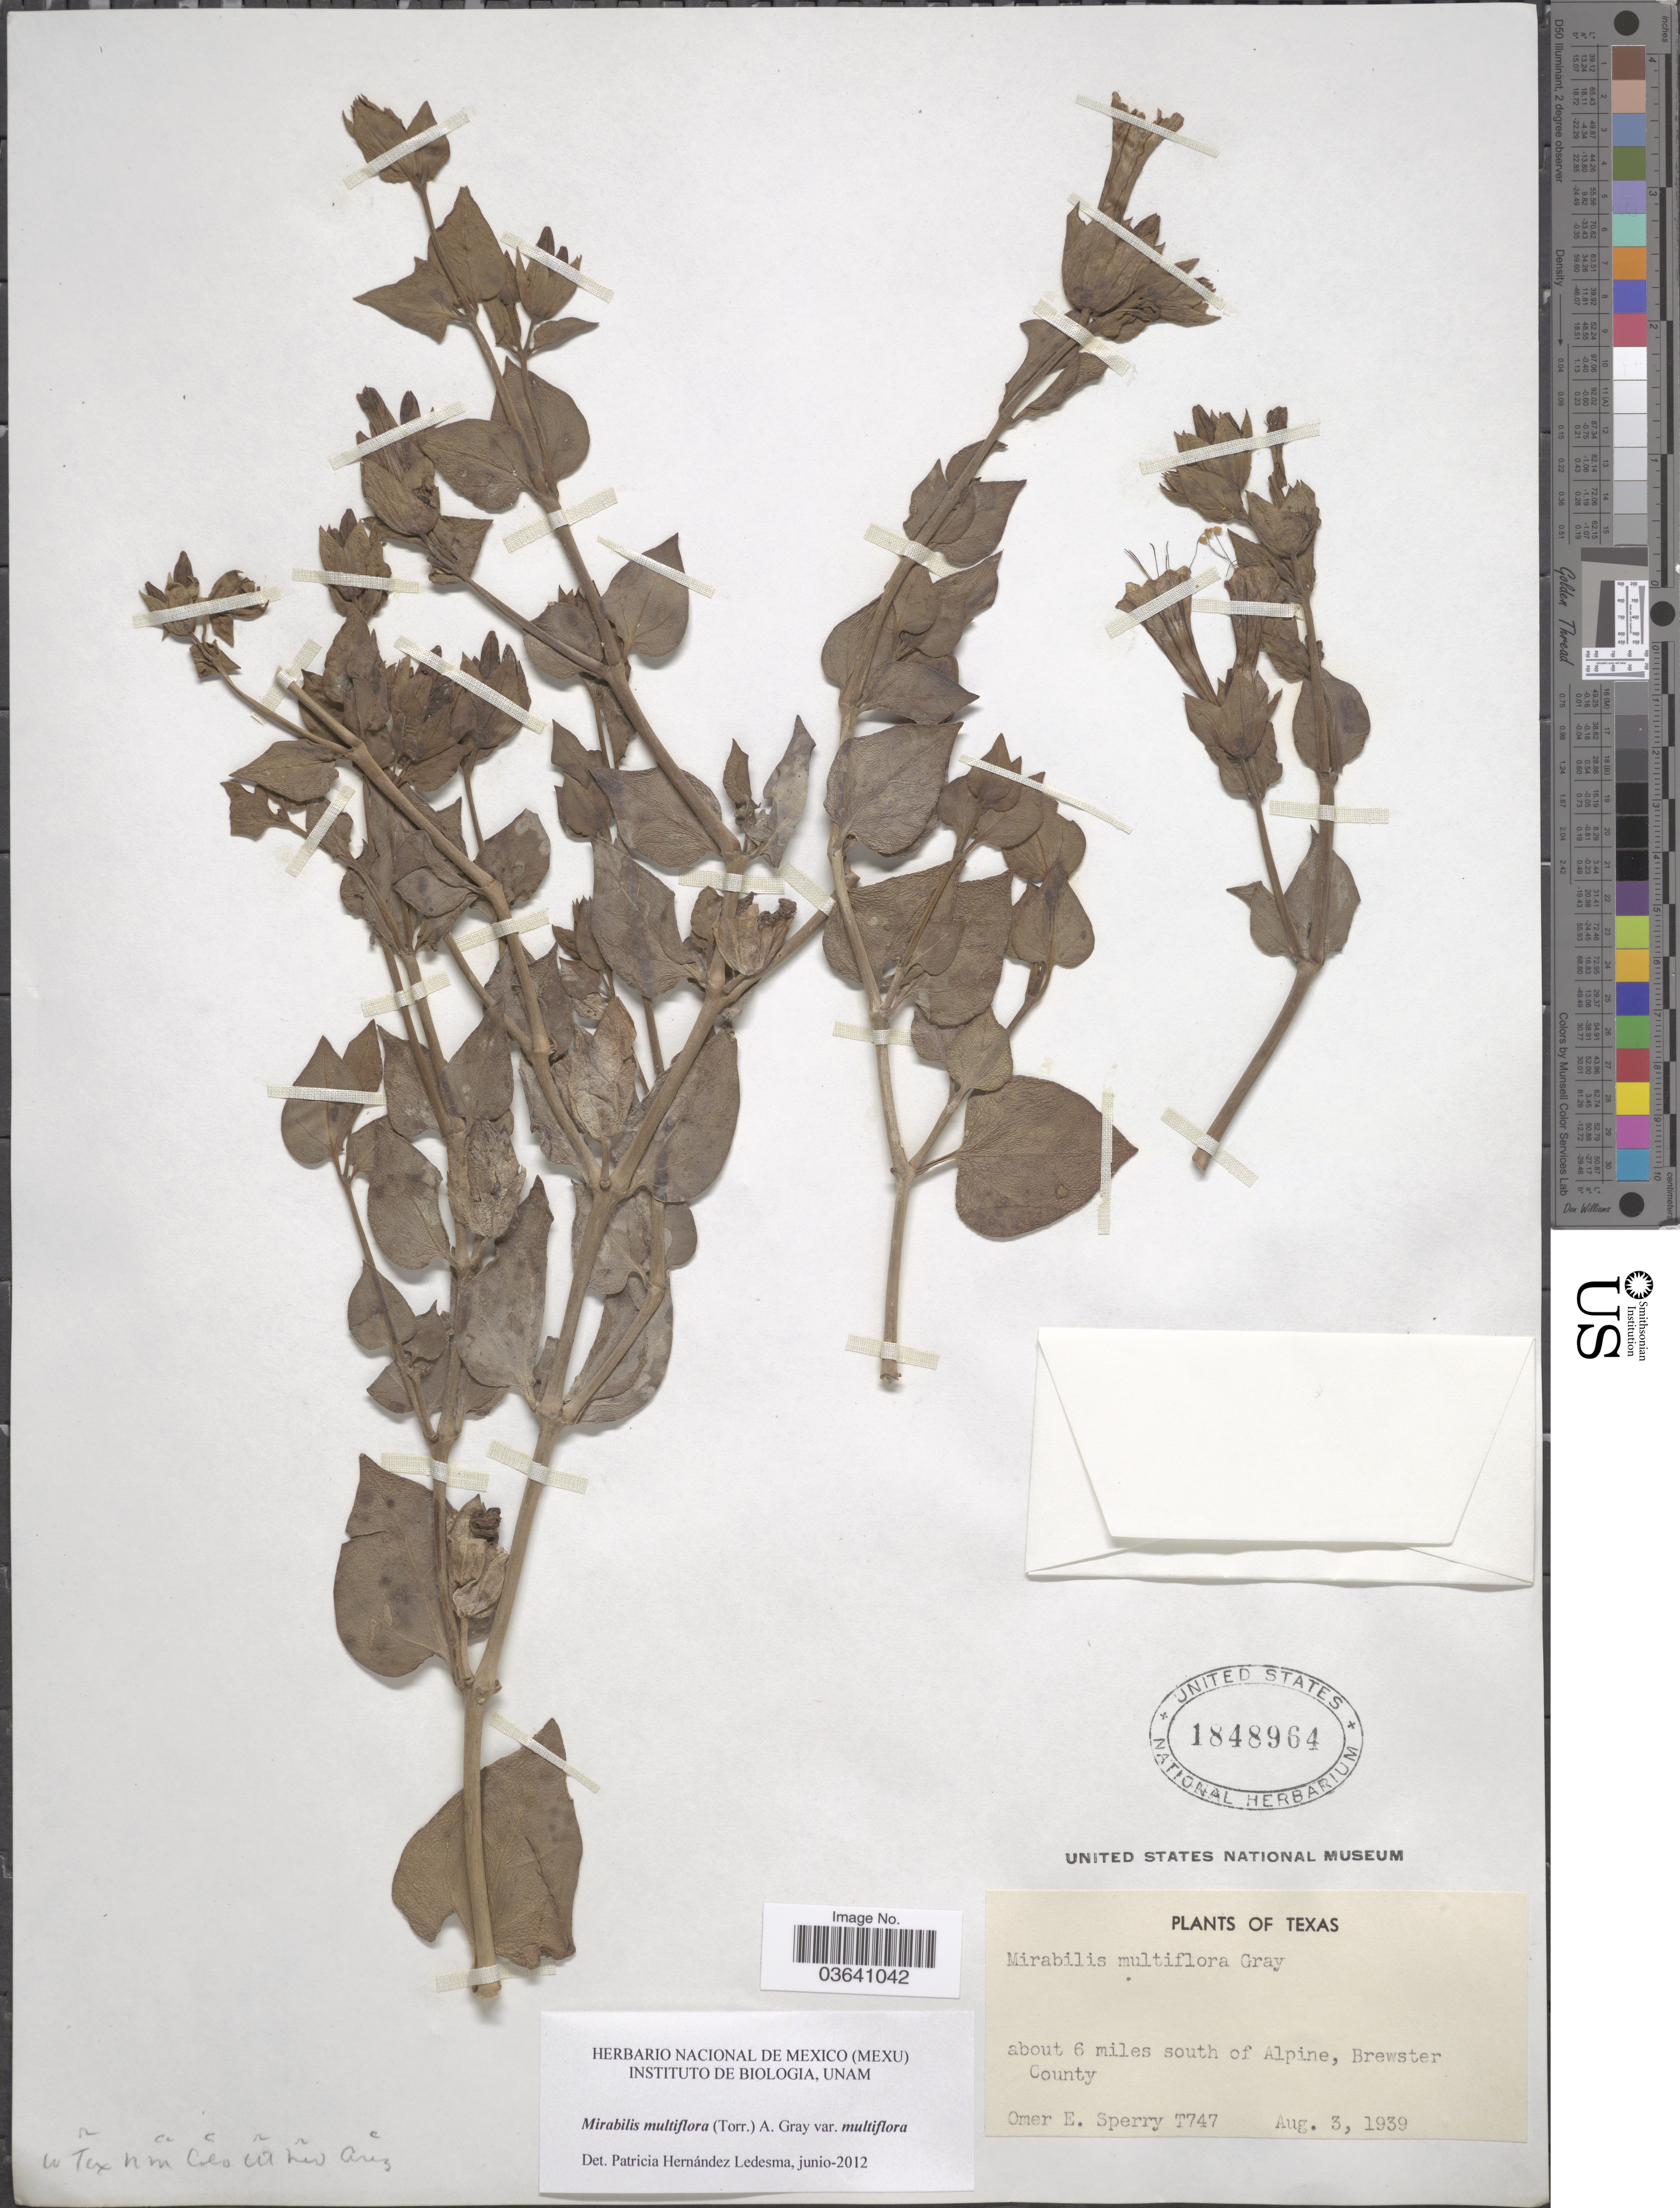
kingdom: Plantae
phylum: Tracheophyta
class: Magnoliopsida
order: Caryophyllales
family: Nyctaginaceae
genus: Mirabilis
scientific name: Mirabilis multiflora var. multiflora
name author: (Torr.) A. Gray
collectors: O. E. Sperry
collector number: T747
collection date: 1939-08-03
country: United States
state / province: Texas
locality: About 6 miles south of Alpine, Brewster County.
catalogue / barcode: US 1848964